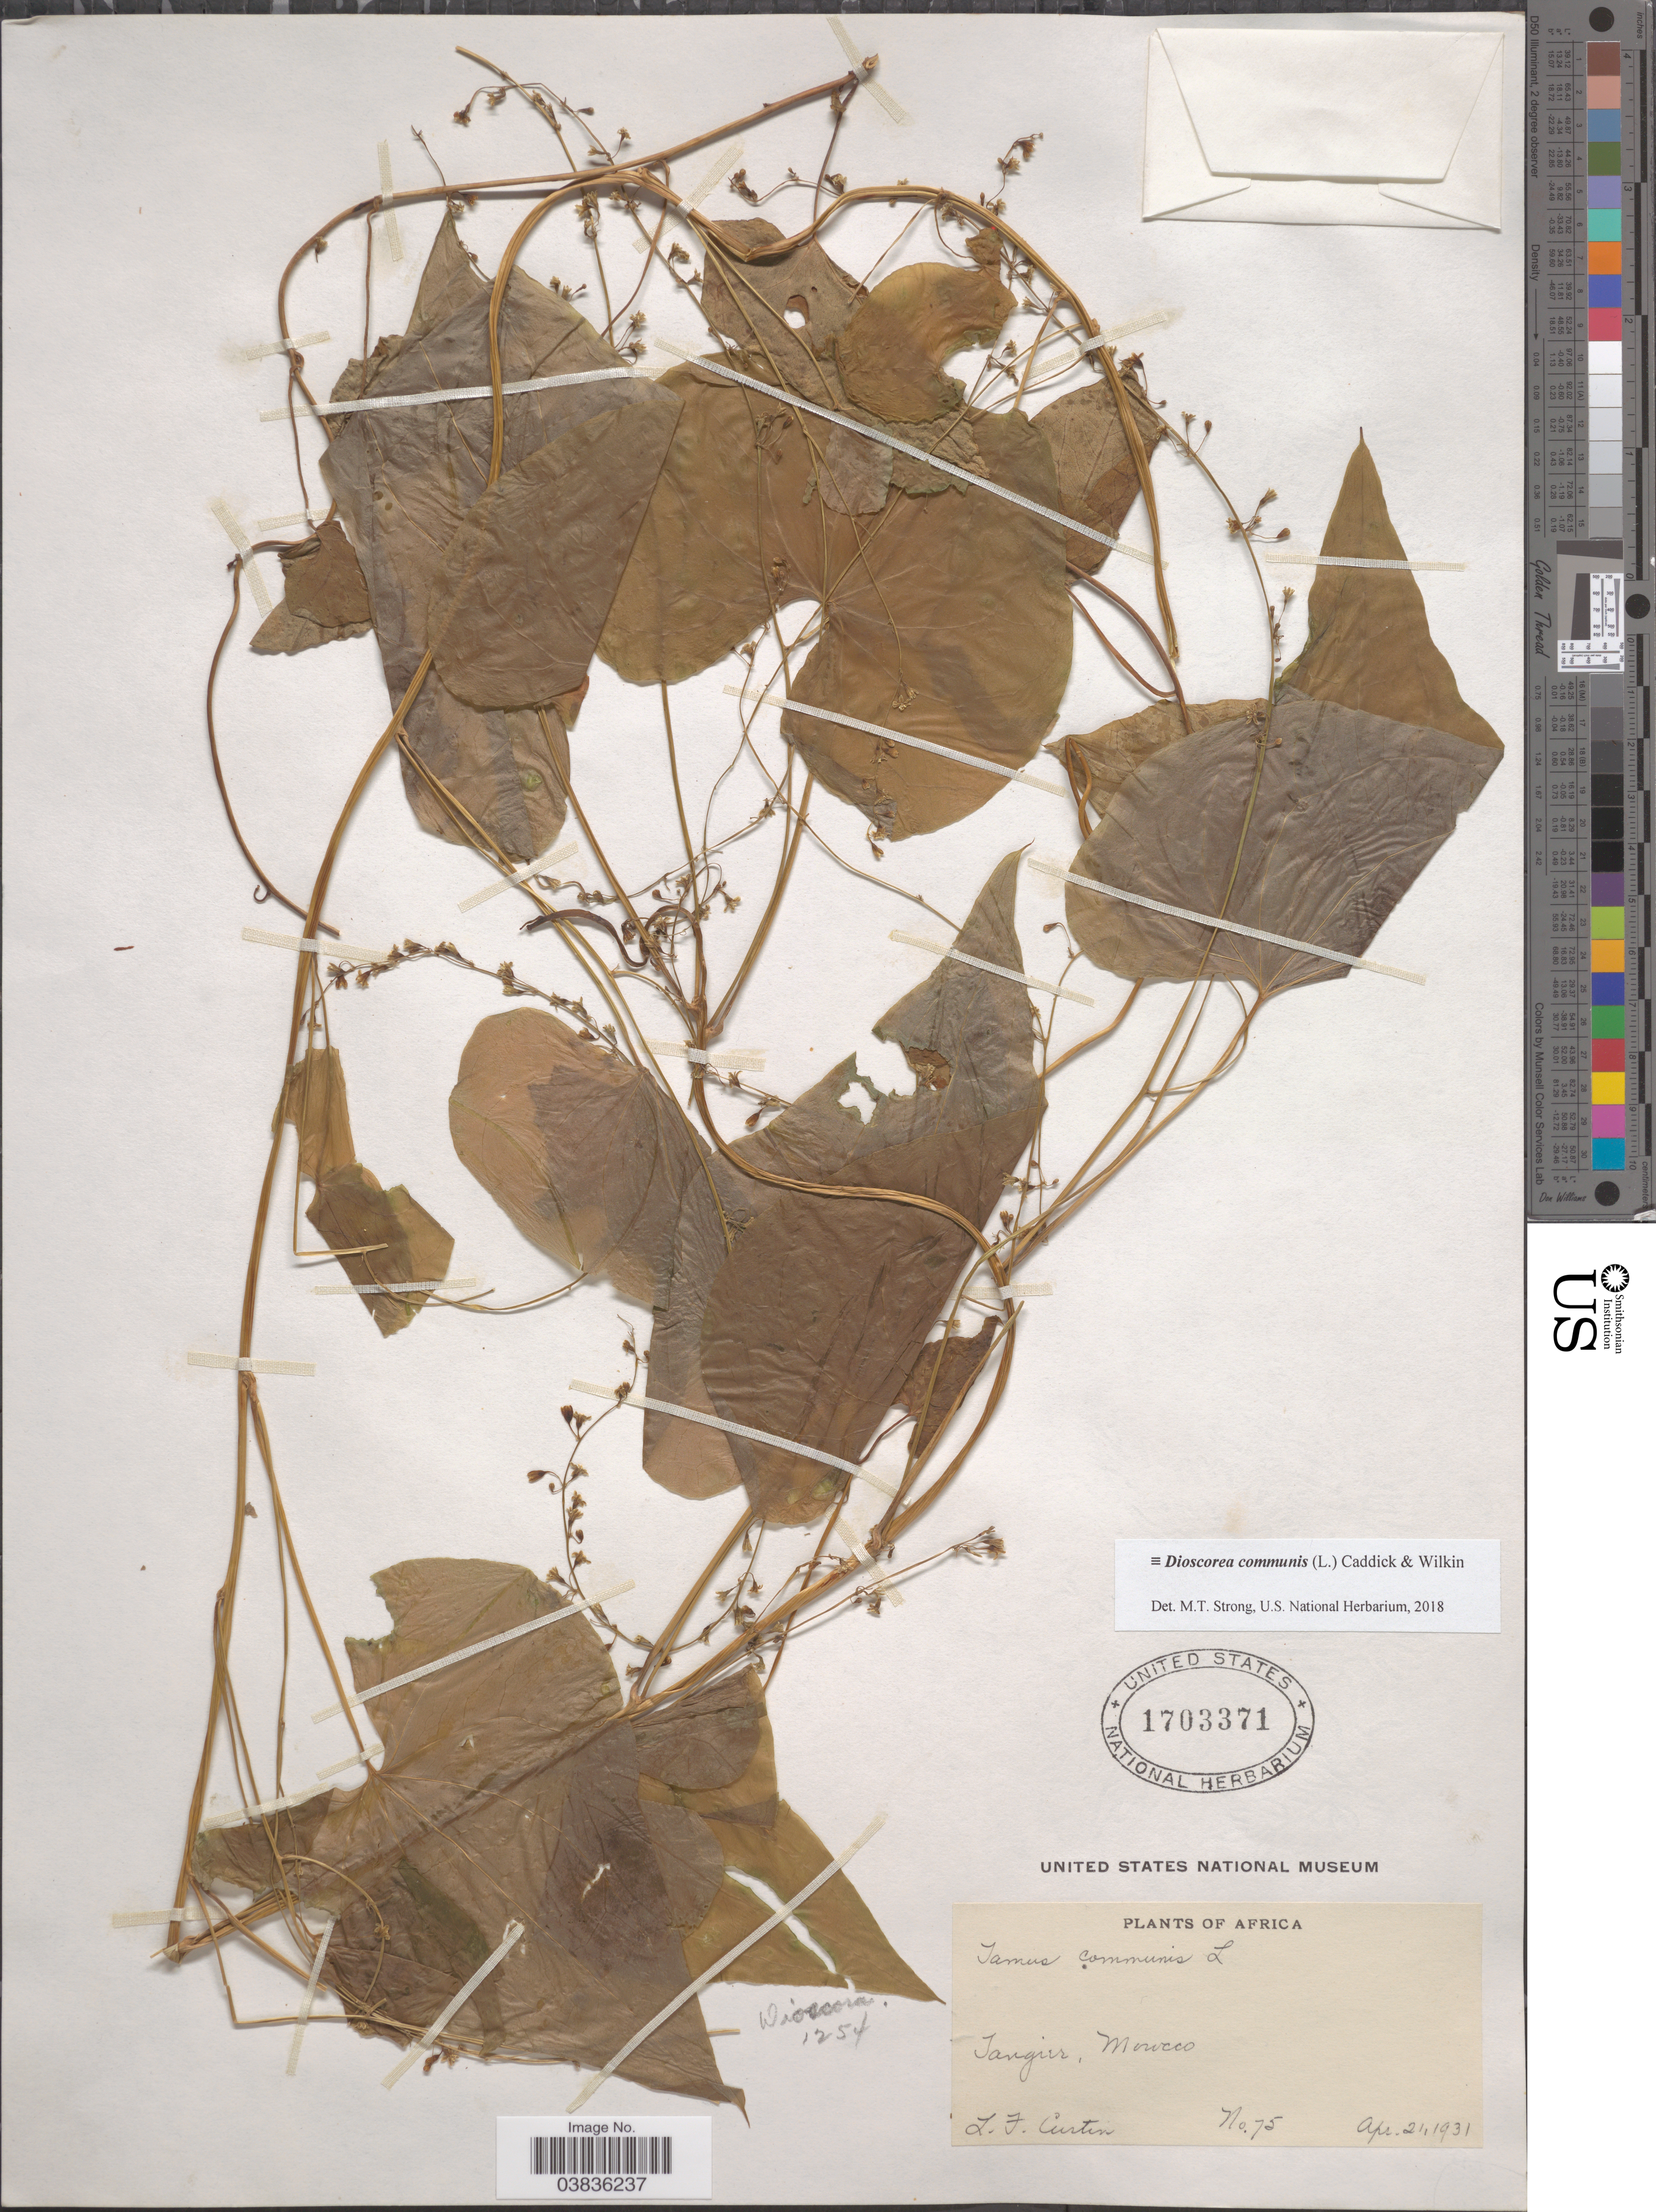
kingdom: Plantae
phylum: Tracheophyta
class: Liliopsida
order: Dioscoreales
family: Dioscoreaceae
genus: Dioscorea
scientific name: Dioscorea communis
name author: (L.) Caddick & Wilkin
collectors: L. Curtin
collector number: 75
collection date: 1931-04-21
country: Morocco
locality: Tangier.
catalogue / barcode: US 1703371